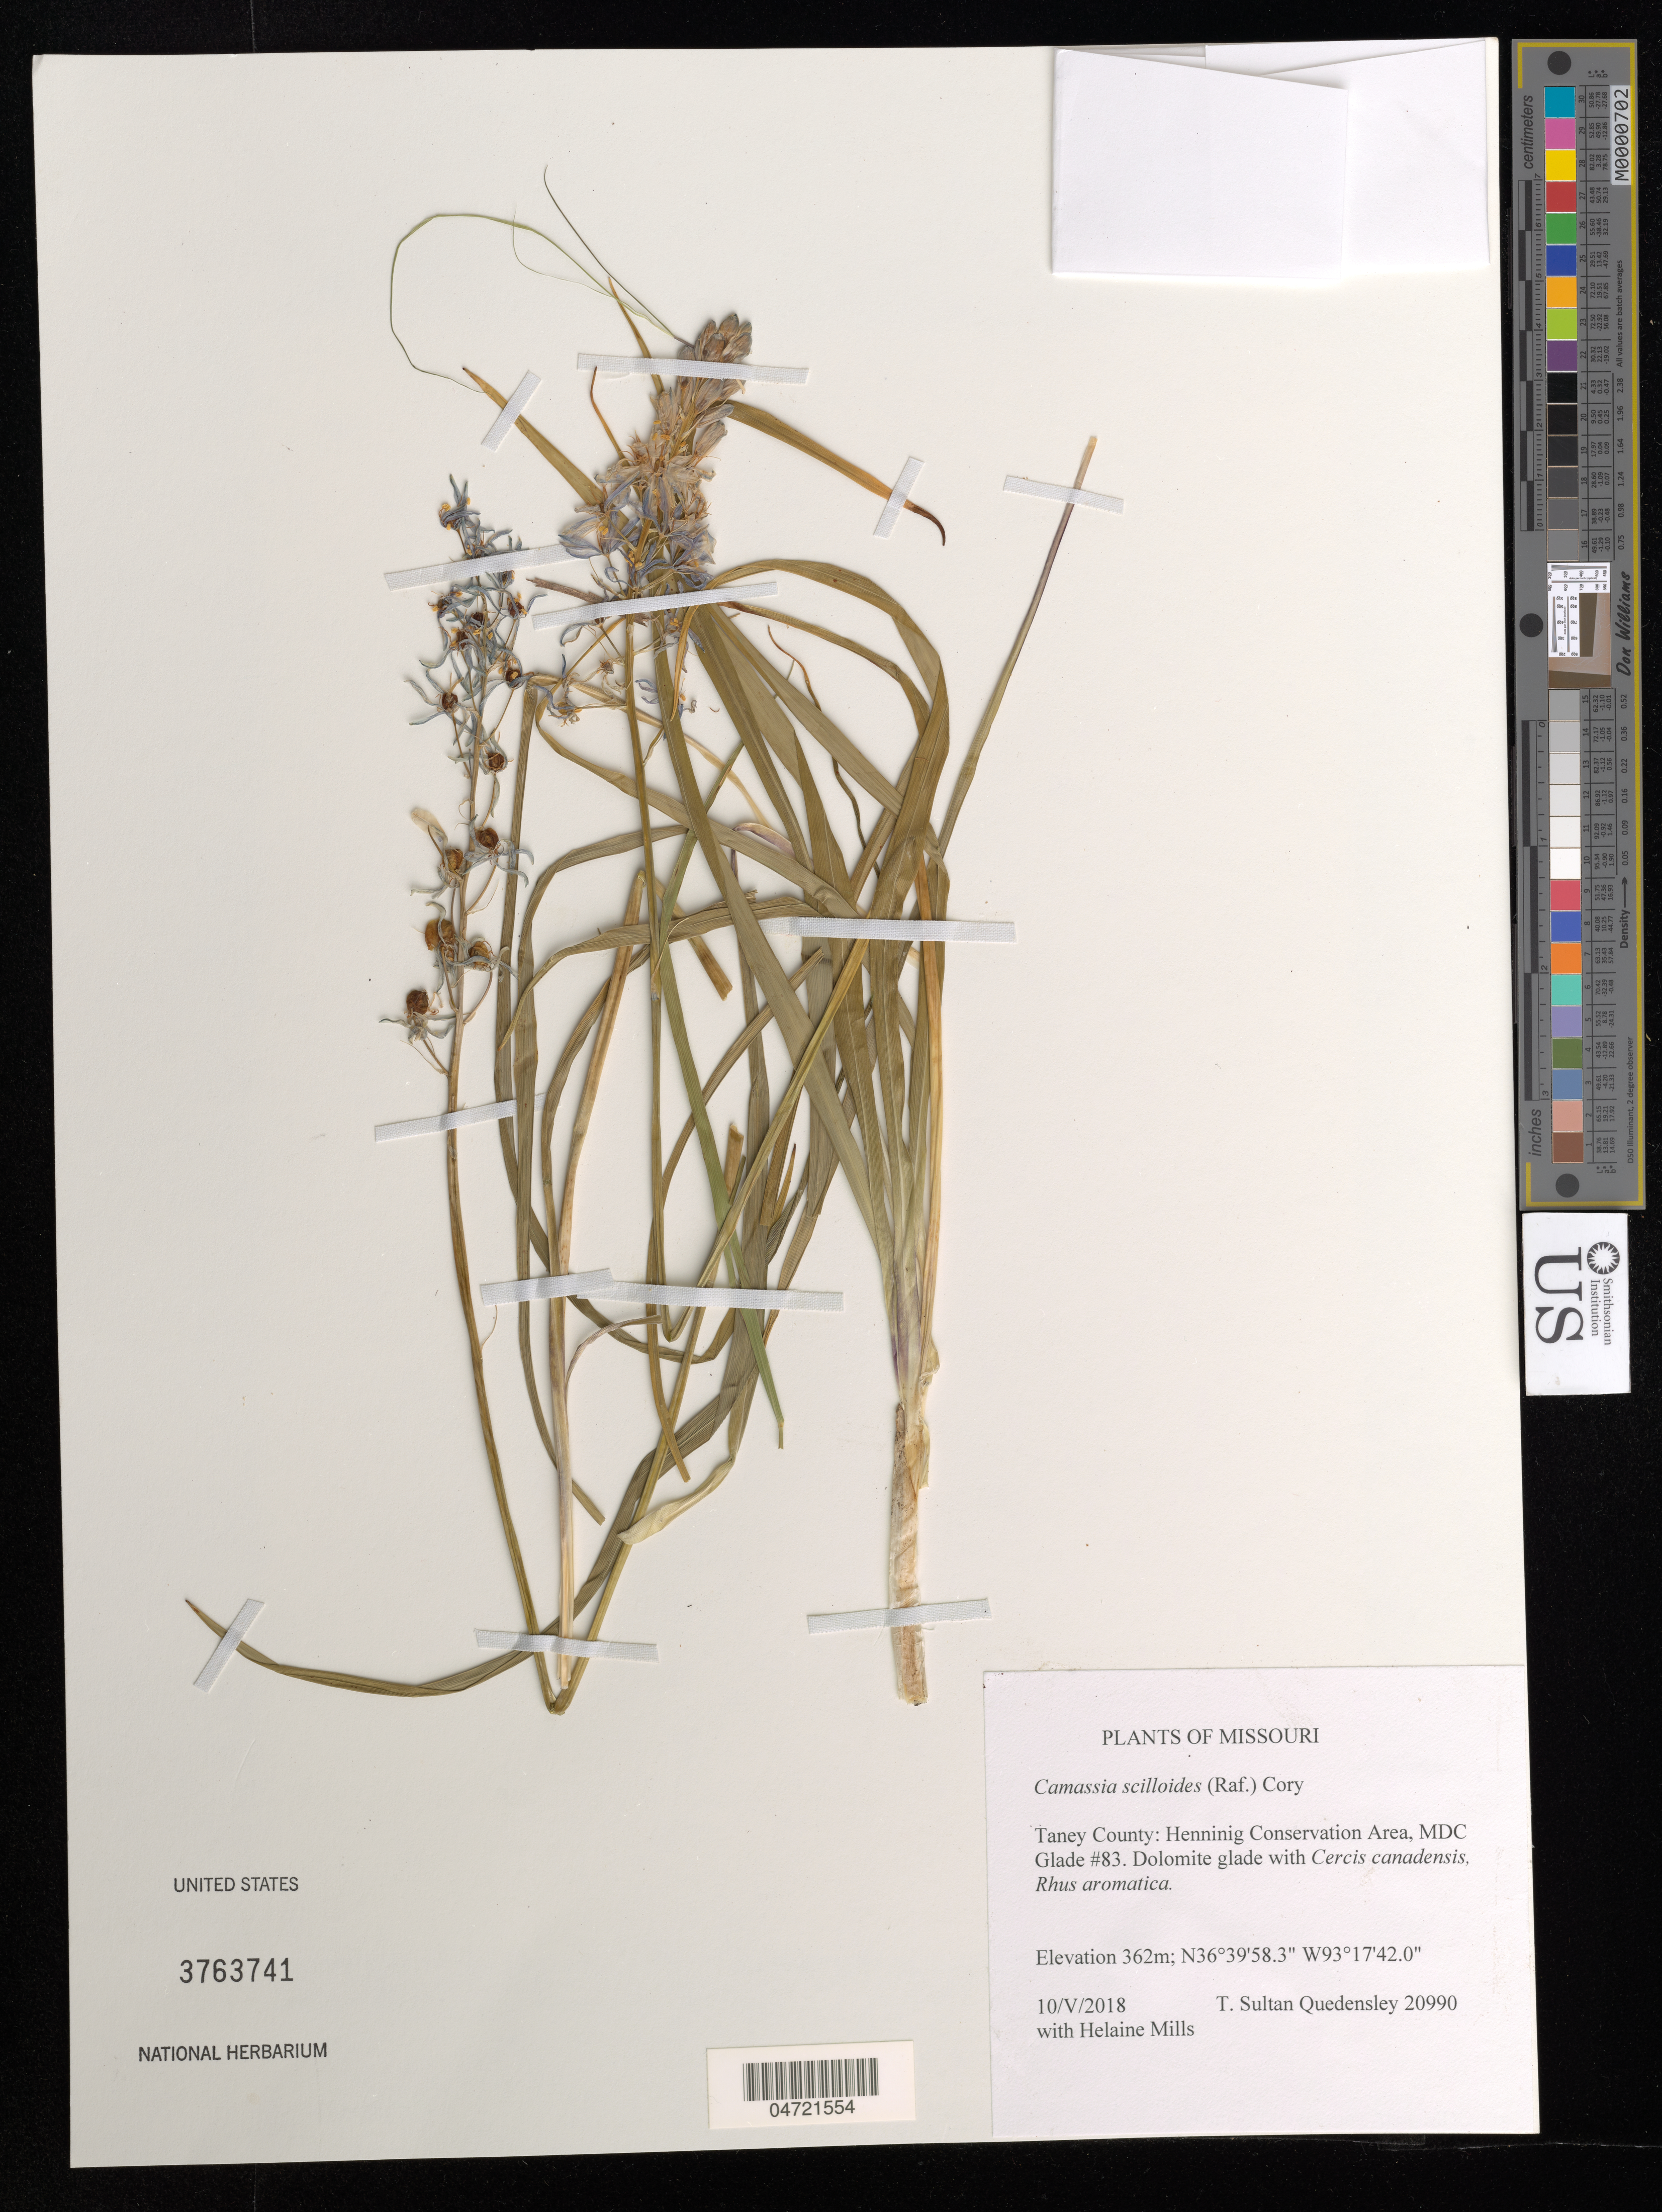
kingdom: Plantae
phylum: Tracheophyta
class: Liliopsida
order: Asparagales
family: Asparagaceae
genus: Camassia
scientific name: Camassia scilloides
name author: (Raf.) Cory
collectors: T. S. Quedensley & H. Mills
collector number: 20990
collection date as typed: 10 May 2018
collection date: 2018-05-10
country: United States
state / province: Missouri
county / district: Taney County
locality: Henninig Conservation Area, MDC Glade #83.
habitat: Dolomite glade.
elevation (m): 362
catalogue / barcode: US 3763741